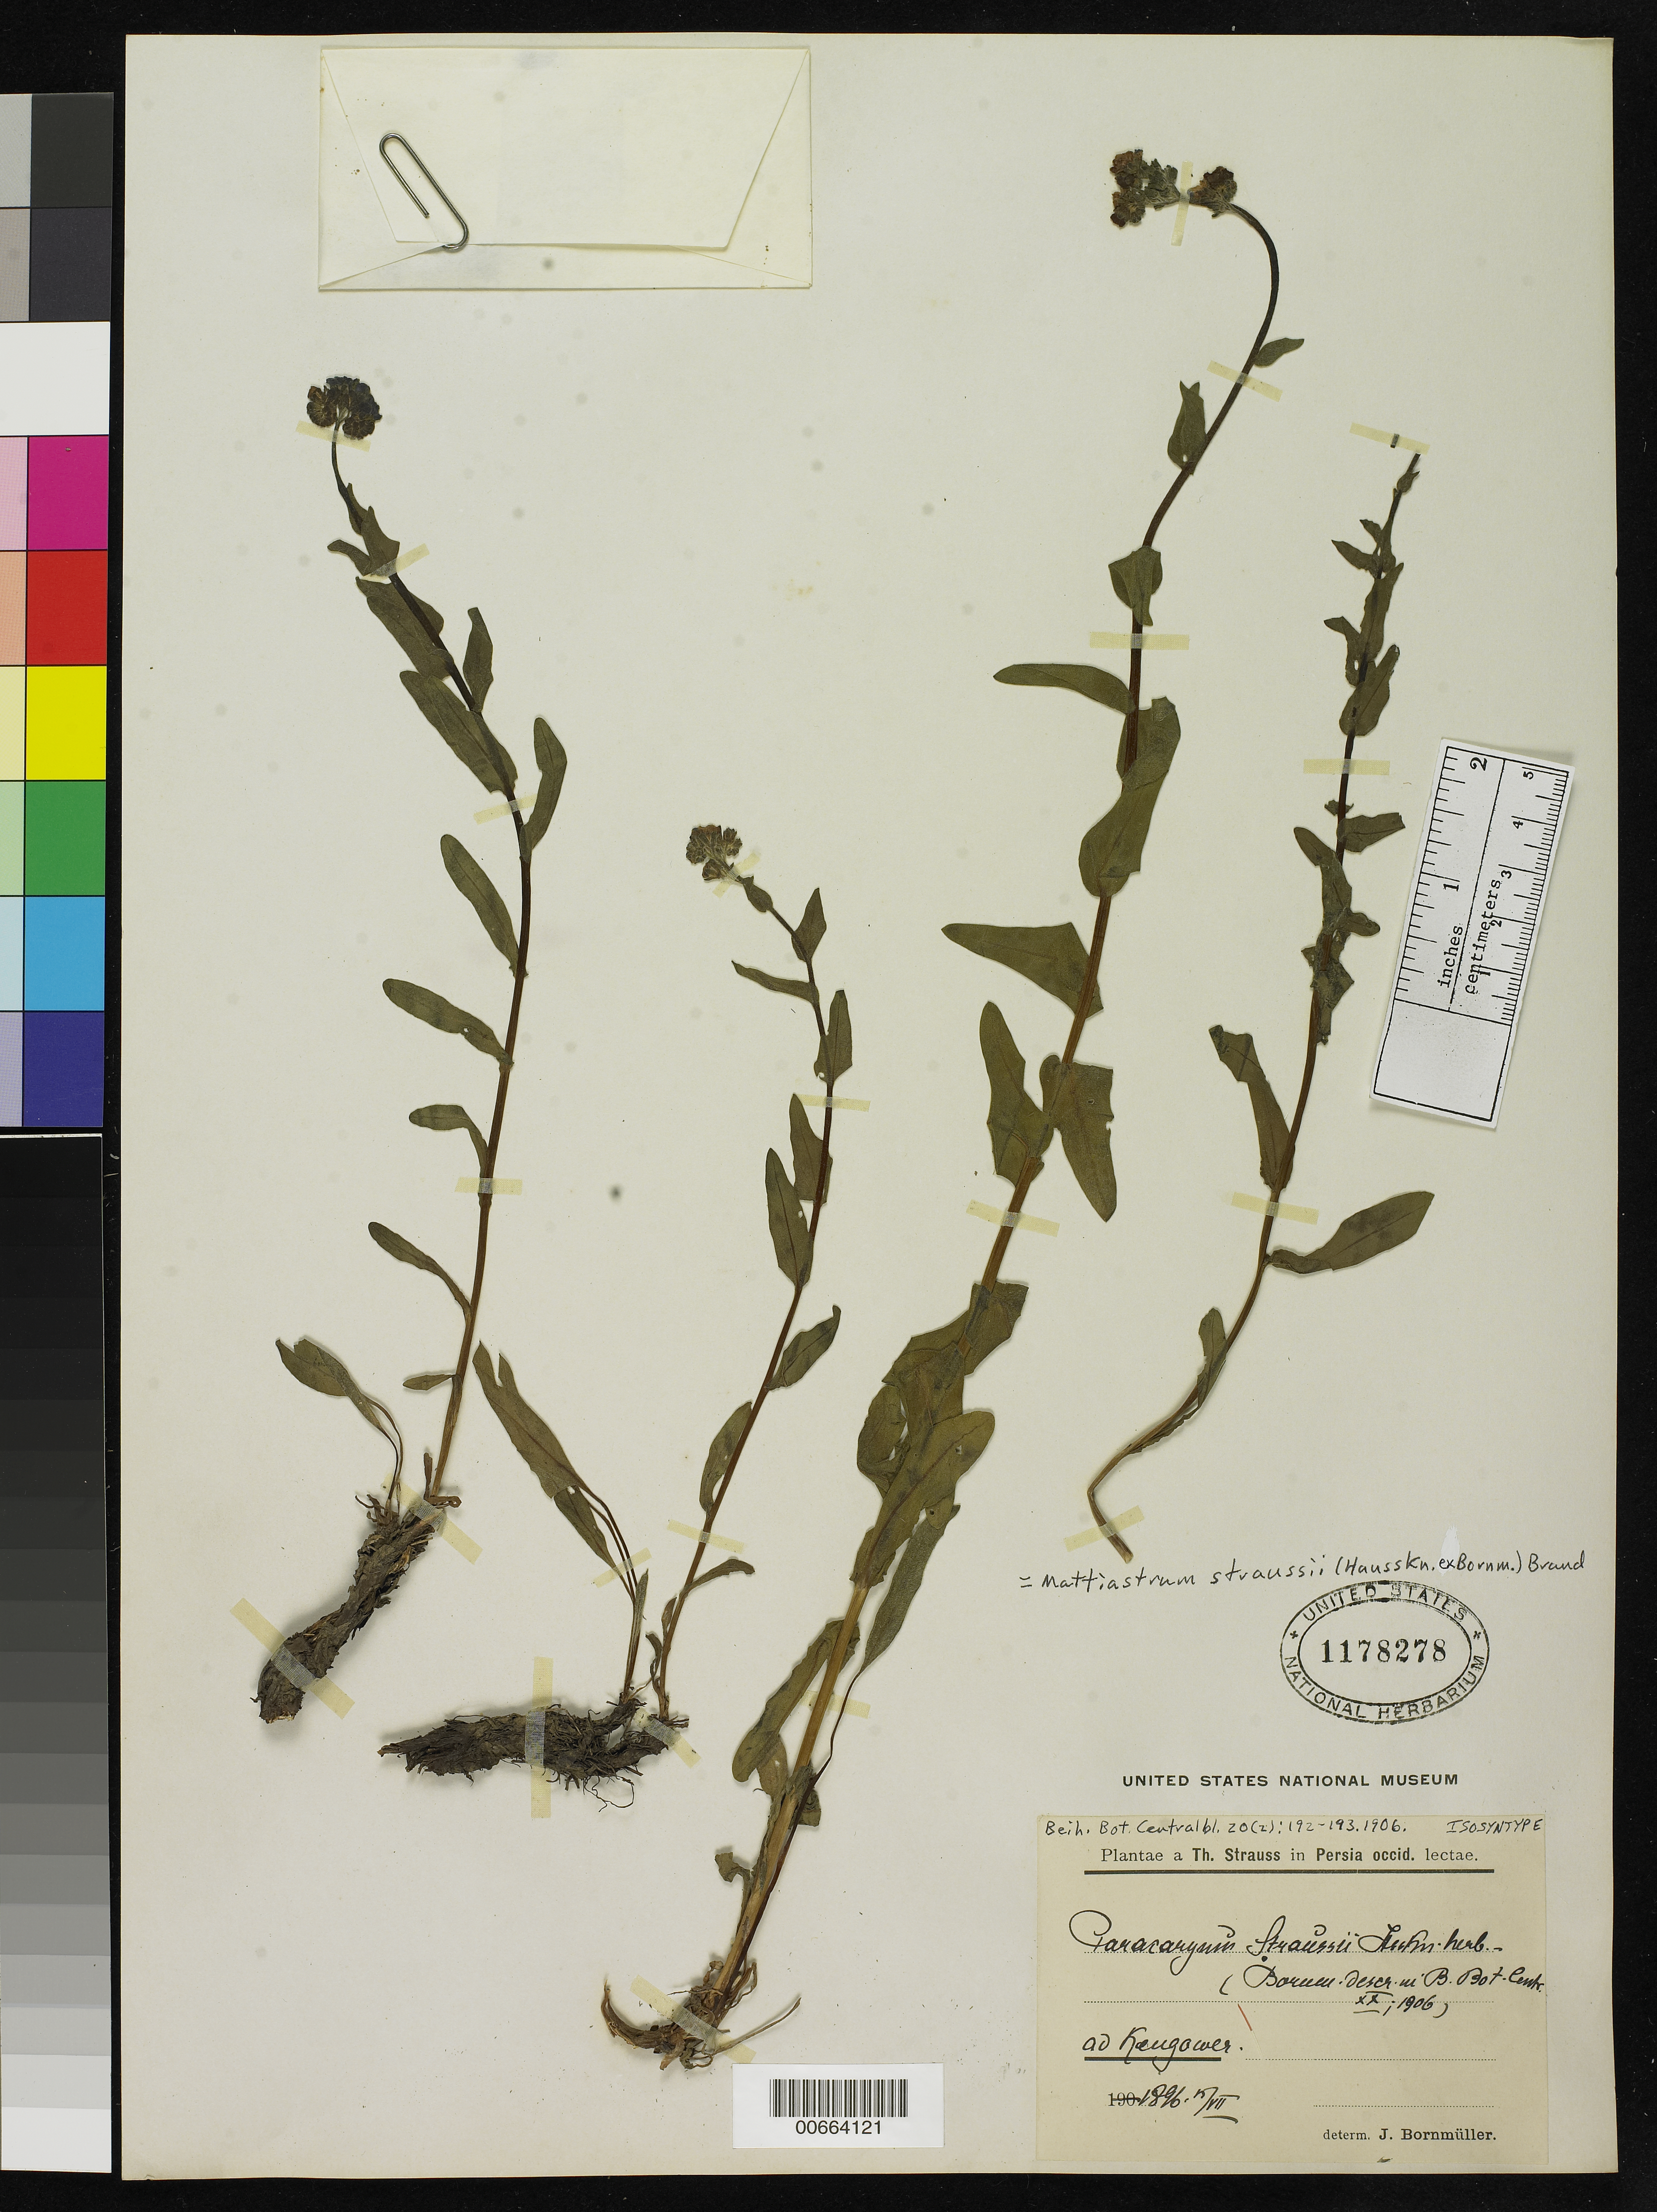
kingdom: Plantae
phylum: Tracheophyta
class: Magnoliopsida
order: Boraginales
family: Boraginaceae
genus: Paracaryum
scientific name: Paracaryum straussii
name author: Hausskn. ex Bornm.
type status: Isosyntype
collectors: T. Strauss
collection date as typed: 15 Jul 1896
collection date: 1896-07-15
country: Iran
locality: Kengover.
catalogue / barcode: US 1178278